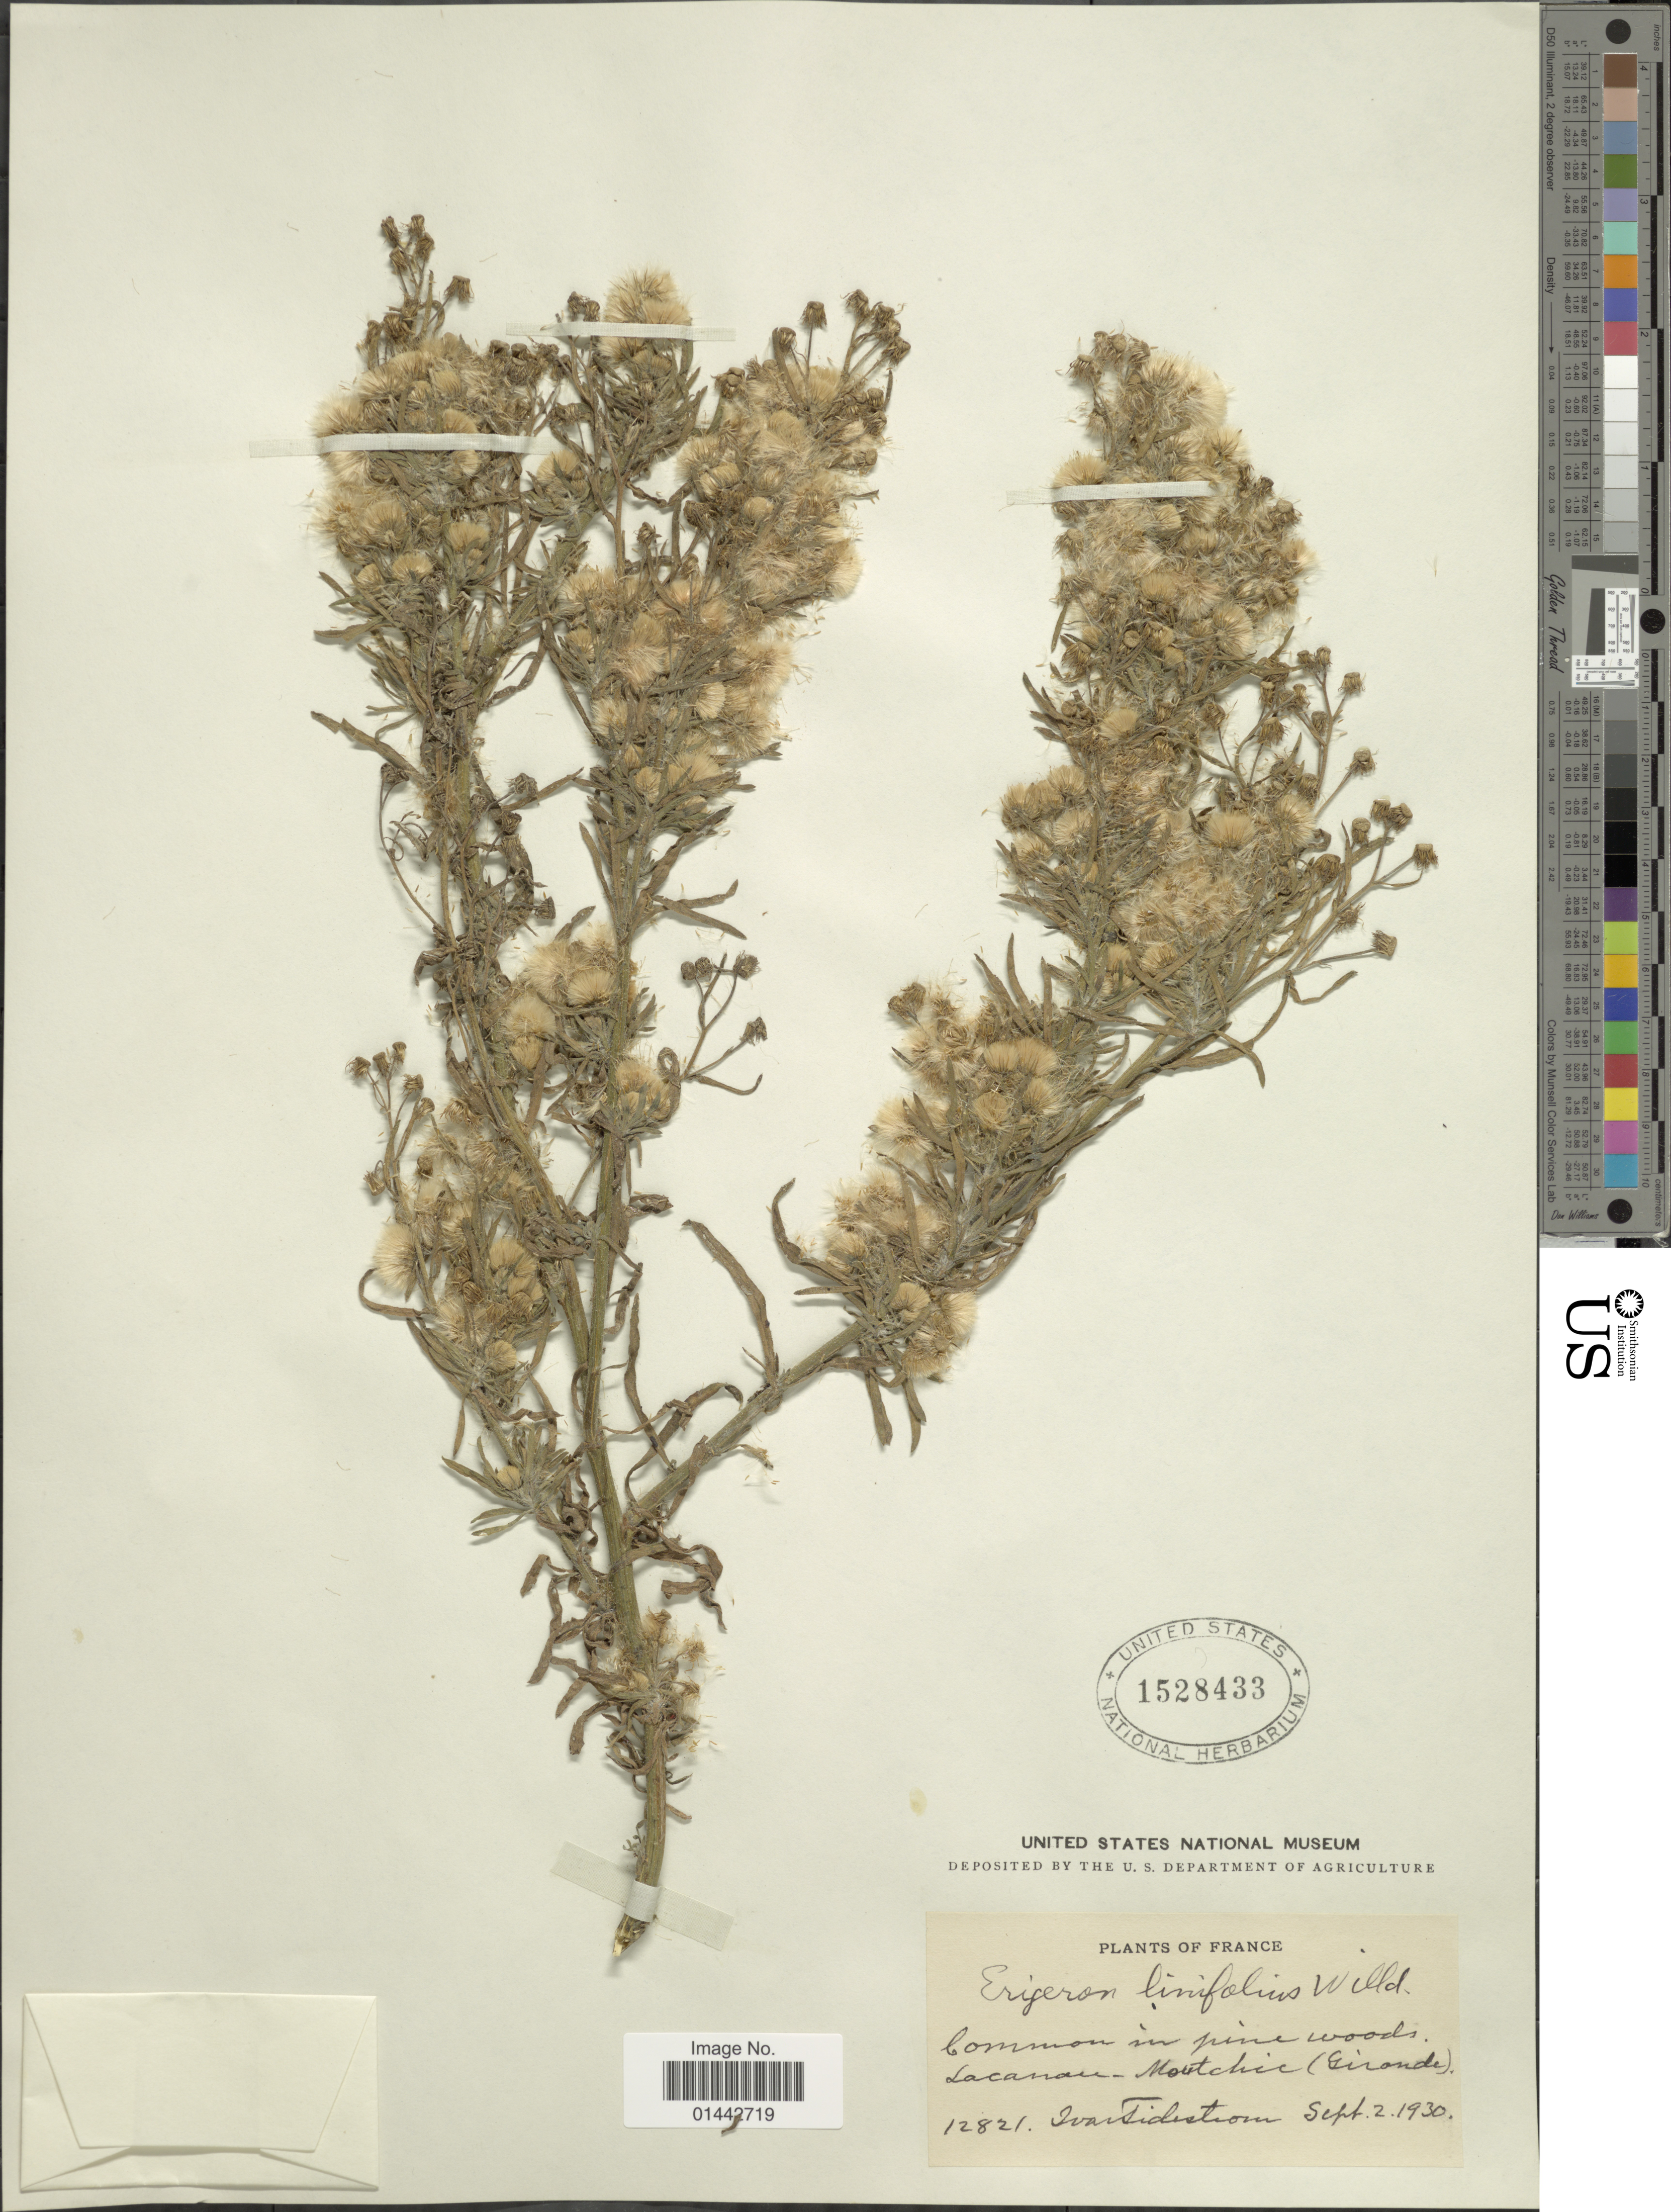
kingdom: Plantae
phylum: Tracheophyta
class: Magnoliopsida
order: Asterales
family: Asteraceae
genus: Erigeron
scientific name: Erigeron bonariensis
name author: L.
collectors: I. F. Tidestrom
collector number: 12821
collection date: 1930-09-02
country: France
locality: Common in pine woods, Lacanau Moutchic (Giranda).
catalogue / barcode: US 1528433